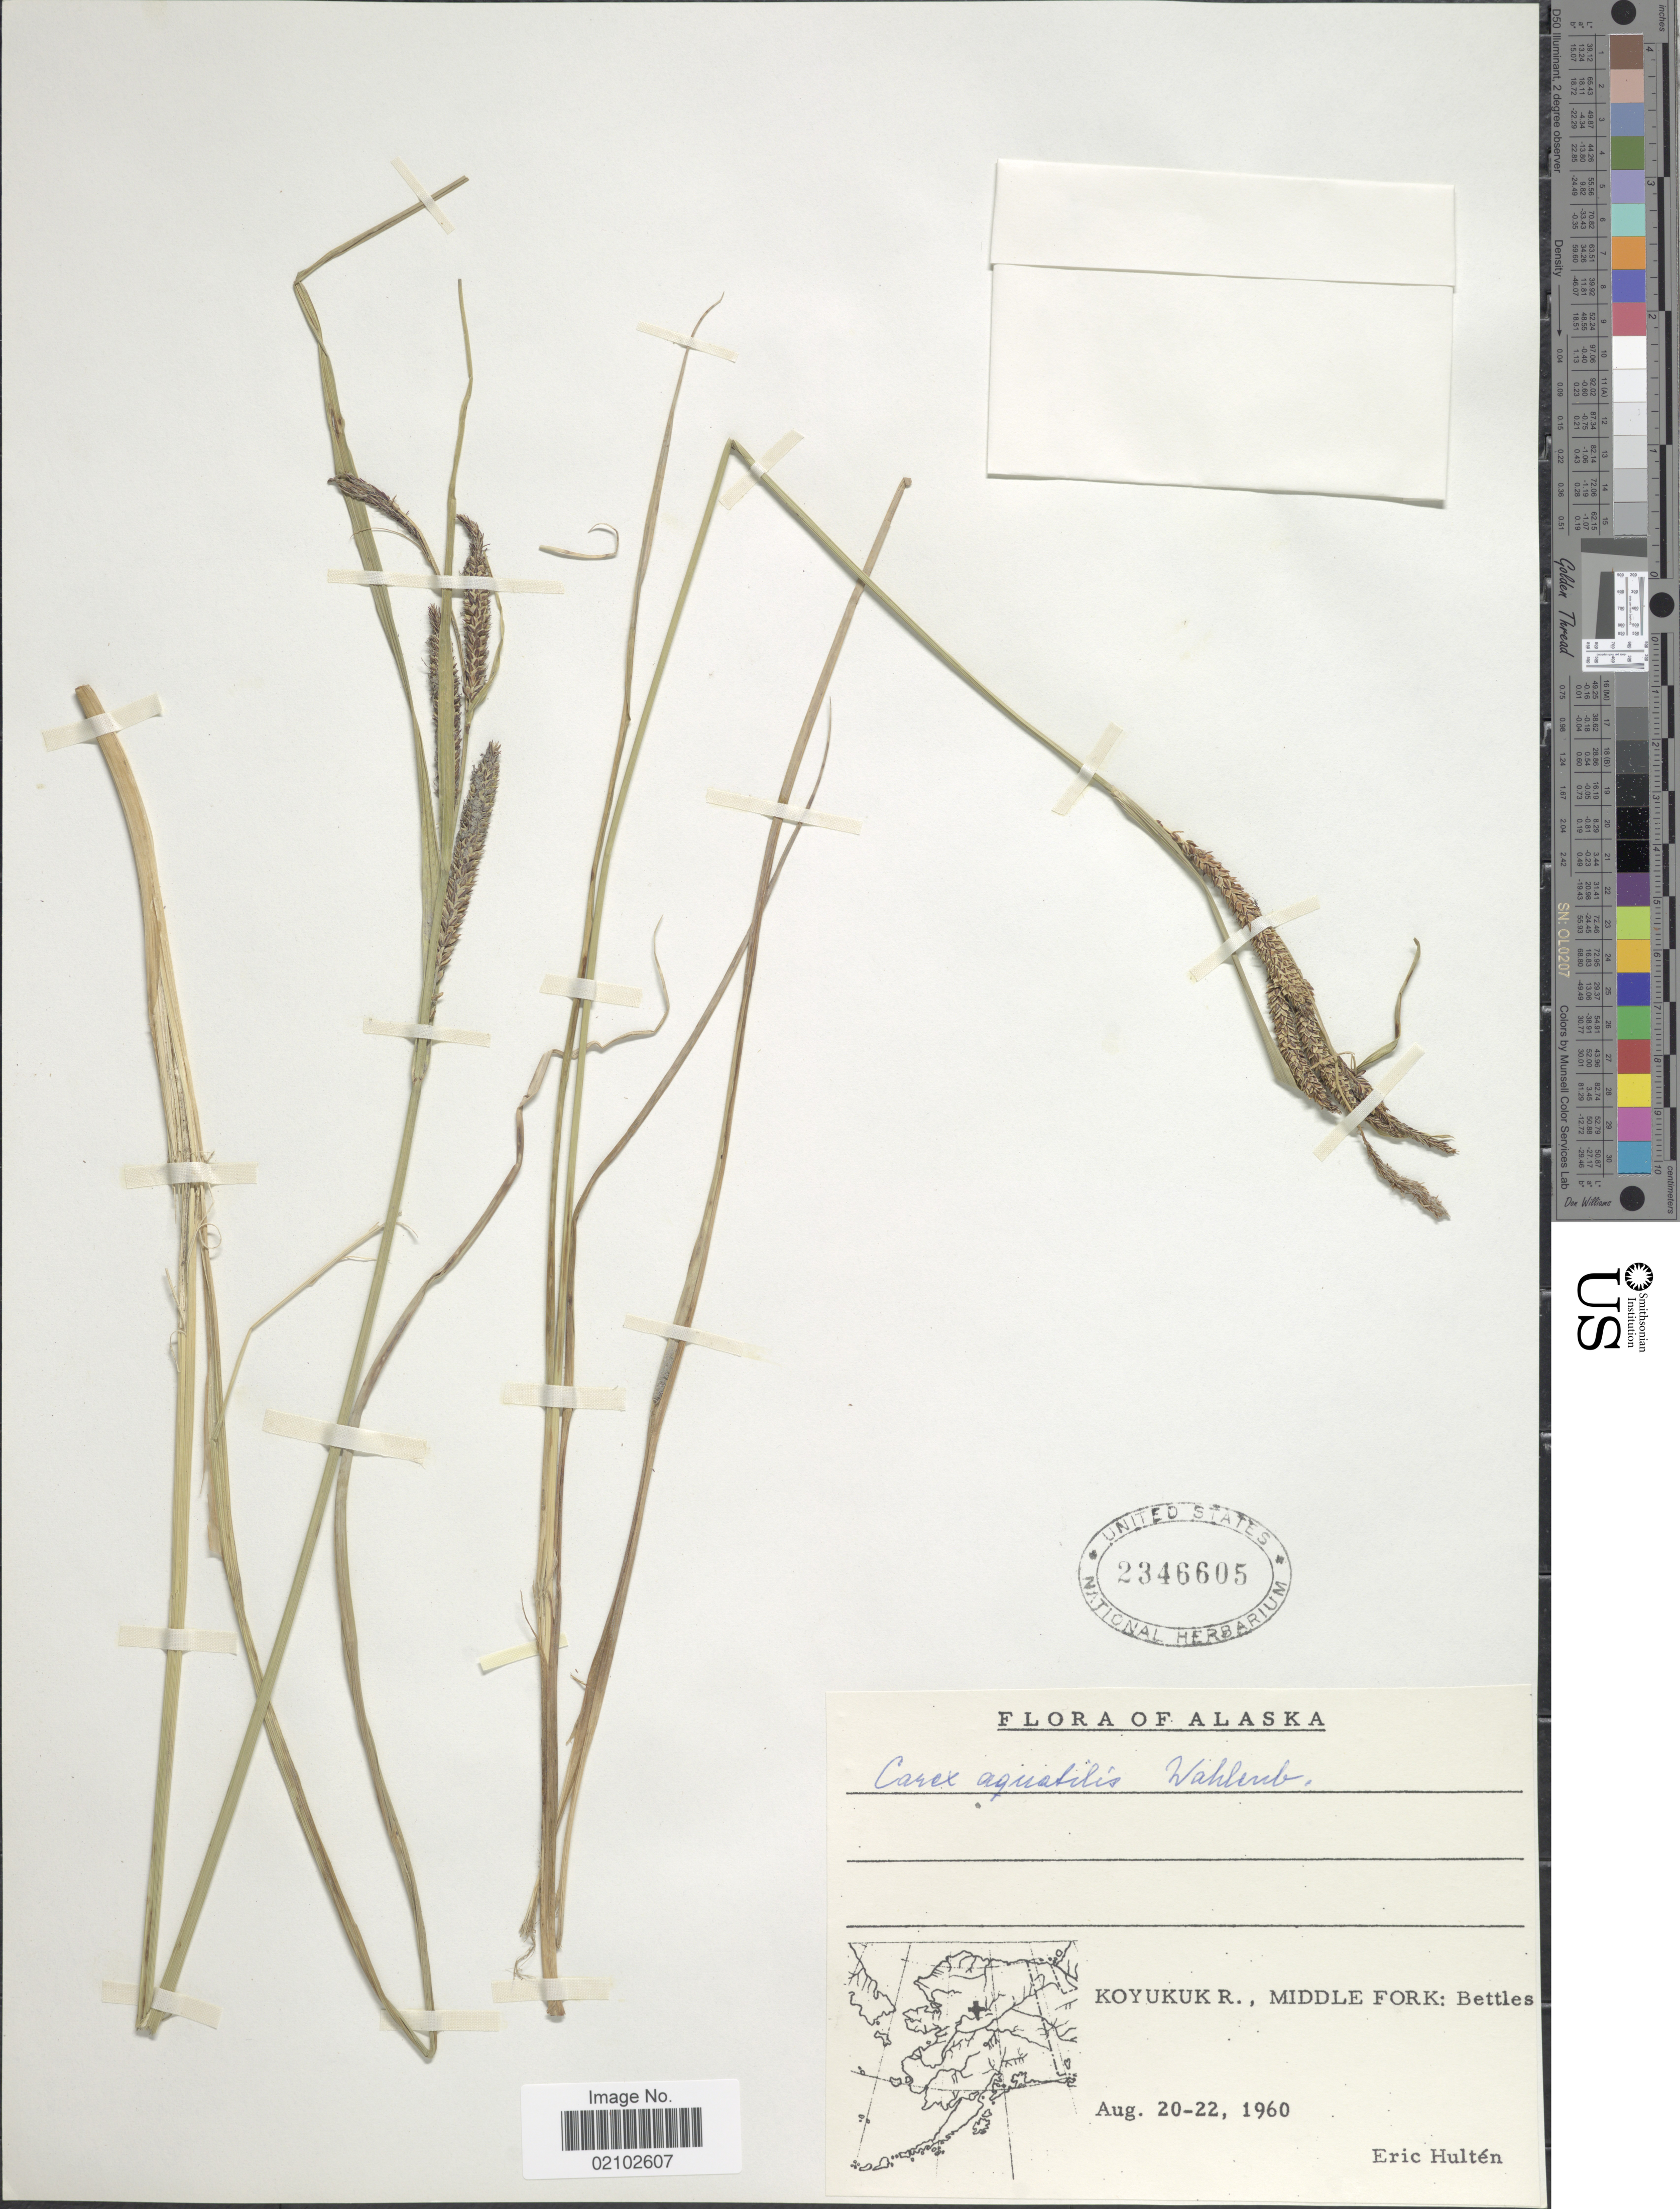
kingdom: Plantae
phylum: Tracheophyta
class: Liliopsida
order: Poales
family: Cyperaceae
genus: Carex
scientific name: Carex aquatilis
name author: Wahlenb.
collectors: E. G. Hultén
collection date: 1960-08-20/1960-08-22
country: United States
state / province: Alaska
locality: Koyukuk R., Middle Fork: Bettles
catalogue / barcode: US 2346605